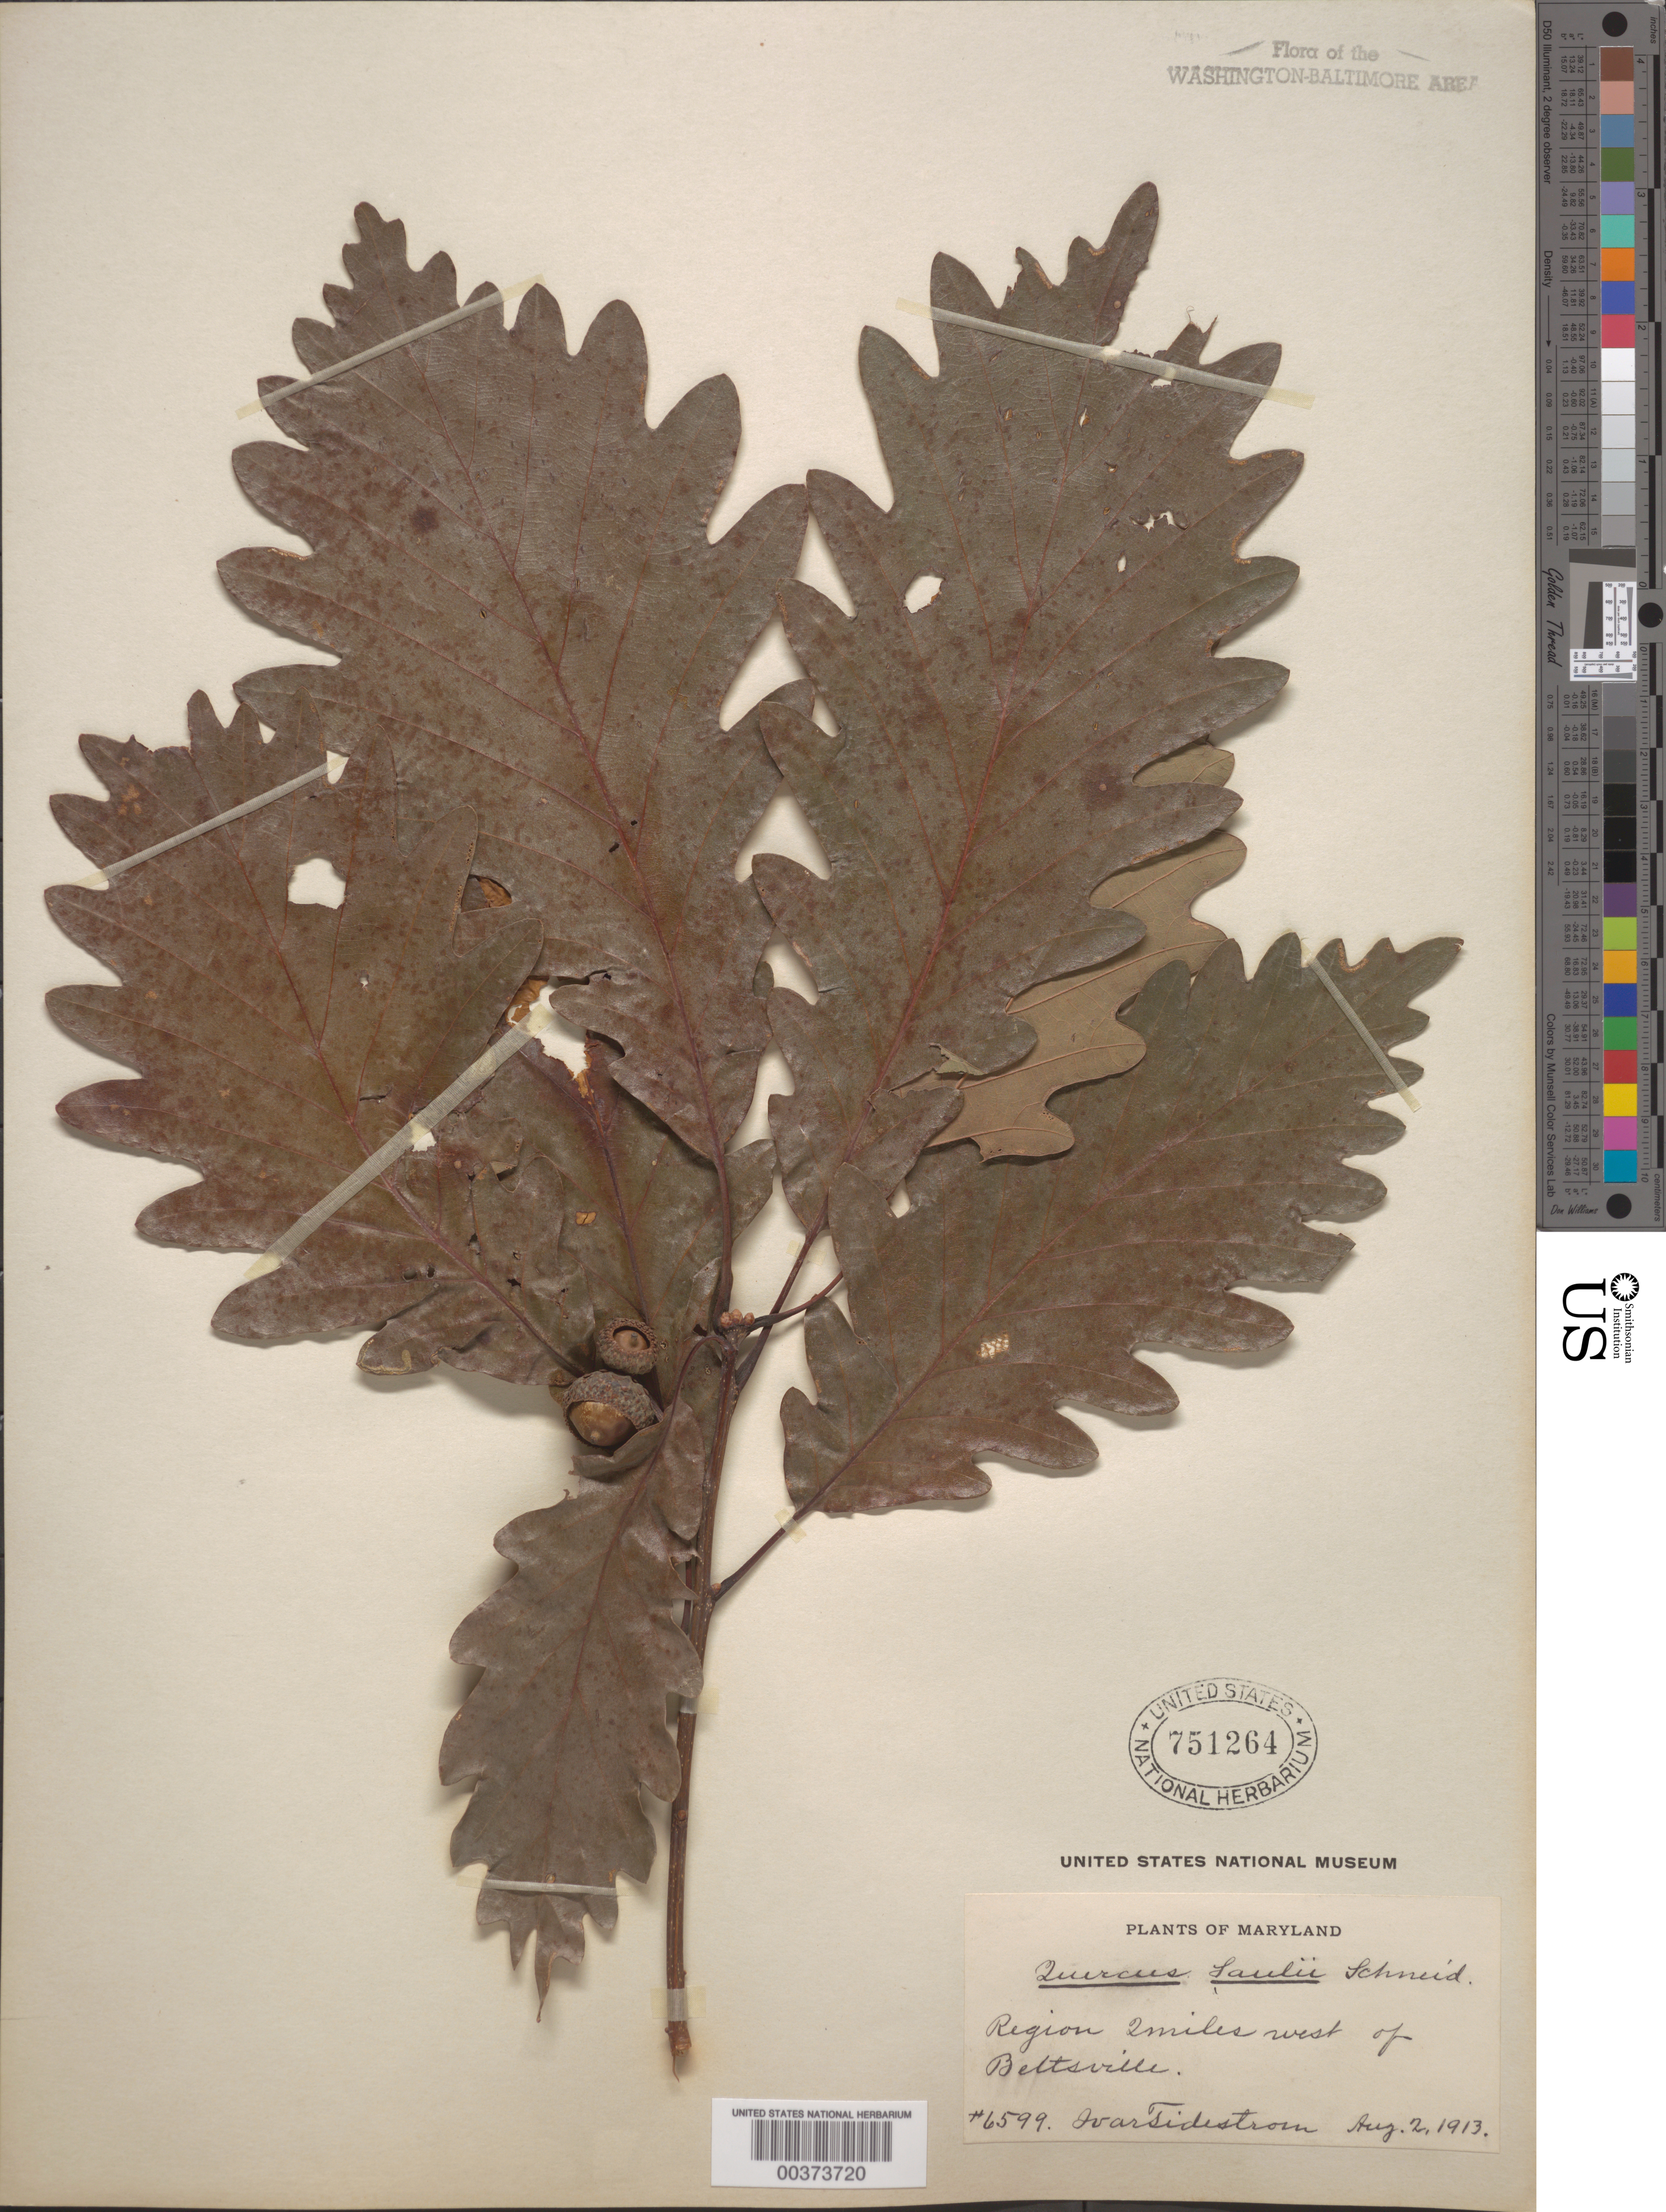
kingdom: Plantae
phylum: Tracheophyta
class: Magnoliopsida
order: Fagales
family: Fagaceae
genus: Quercus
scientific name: Quercus x saulii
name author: C. K. Schneider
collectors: I. F. Tidestrom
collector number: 6599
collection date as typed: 02 Aug 1913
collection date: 1913-08-02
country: United States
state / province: Maryland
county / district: Prince George's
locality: West of Beltsville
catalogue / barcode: US 751264